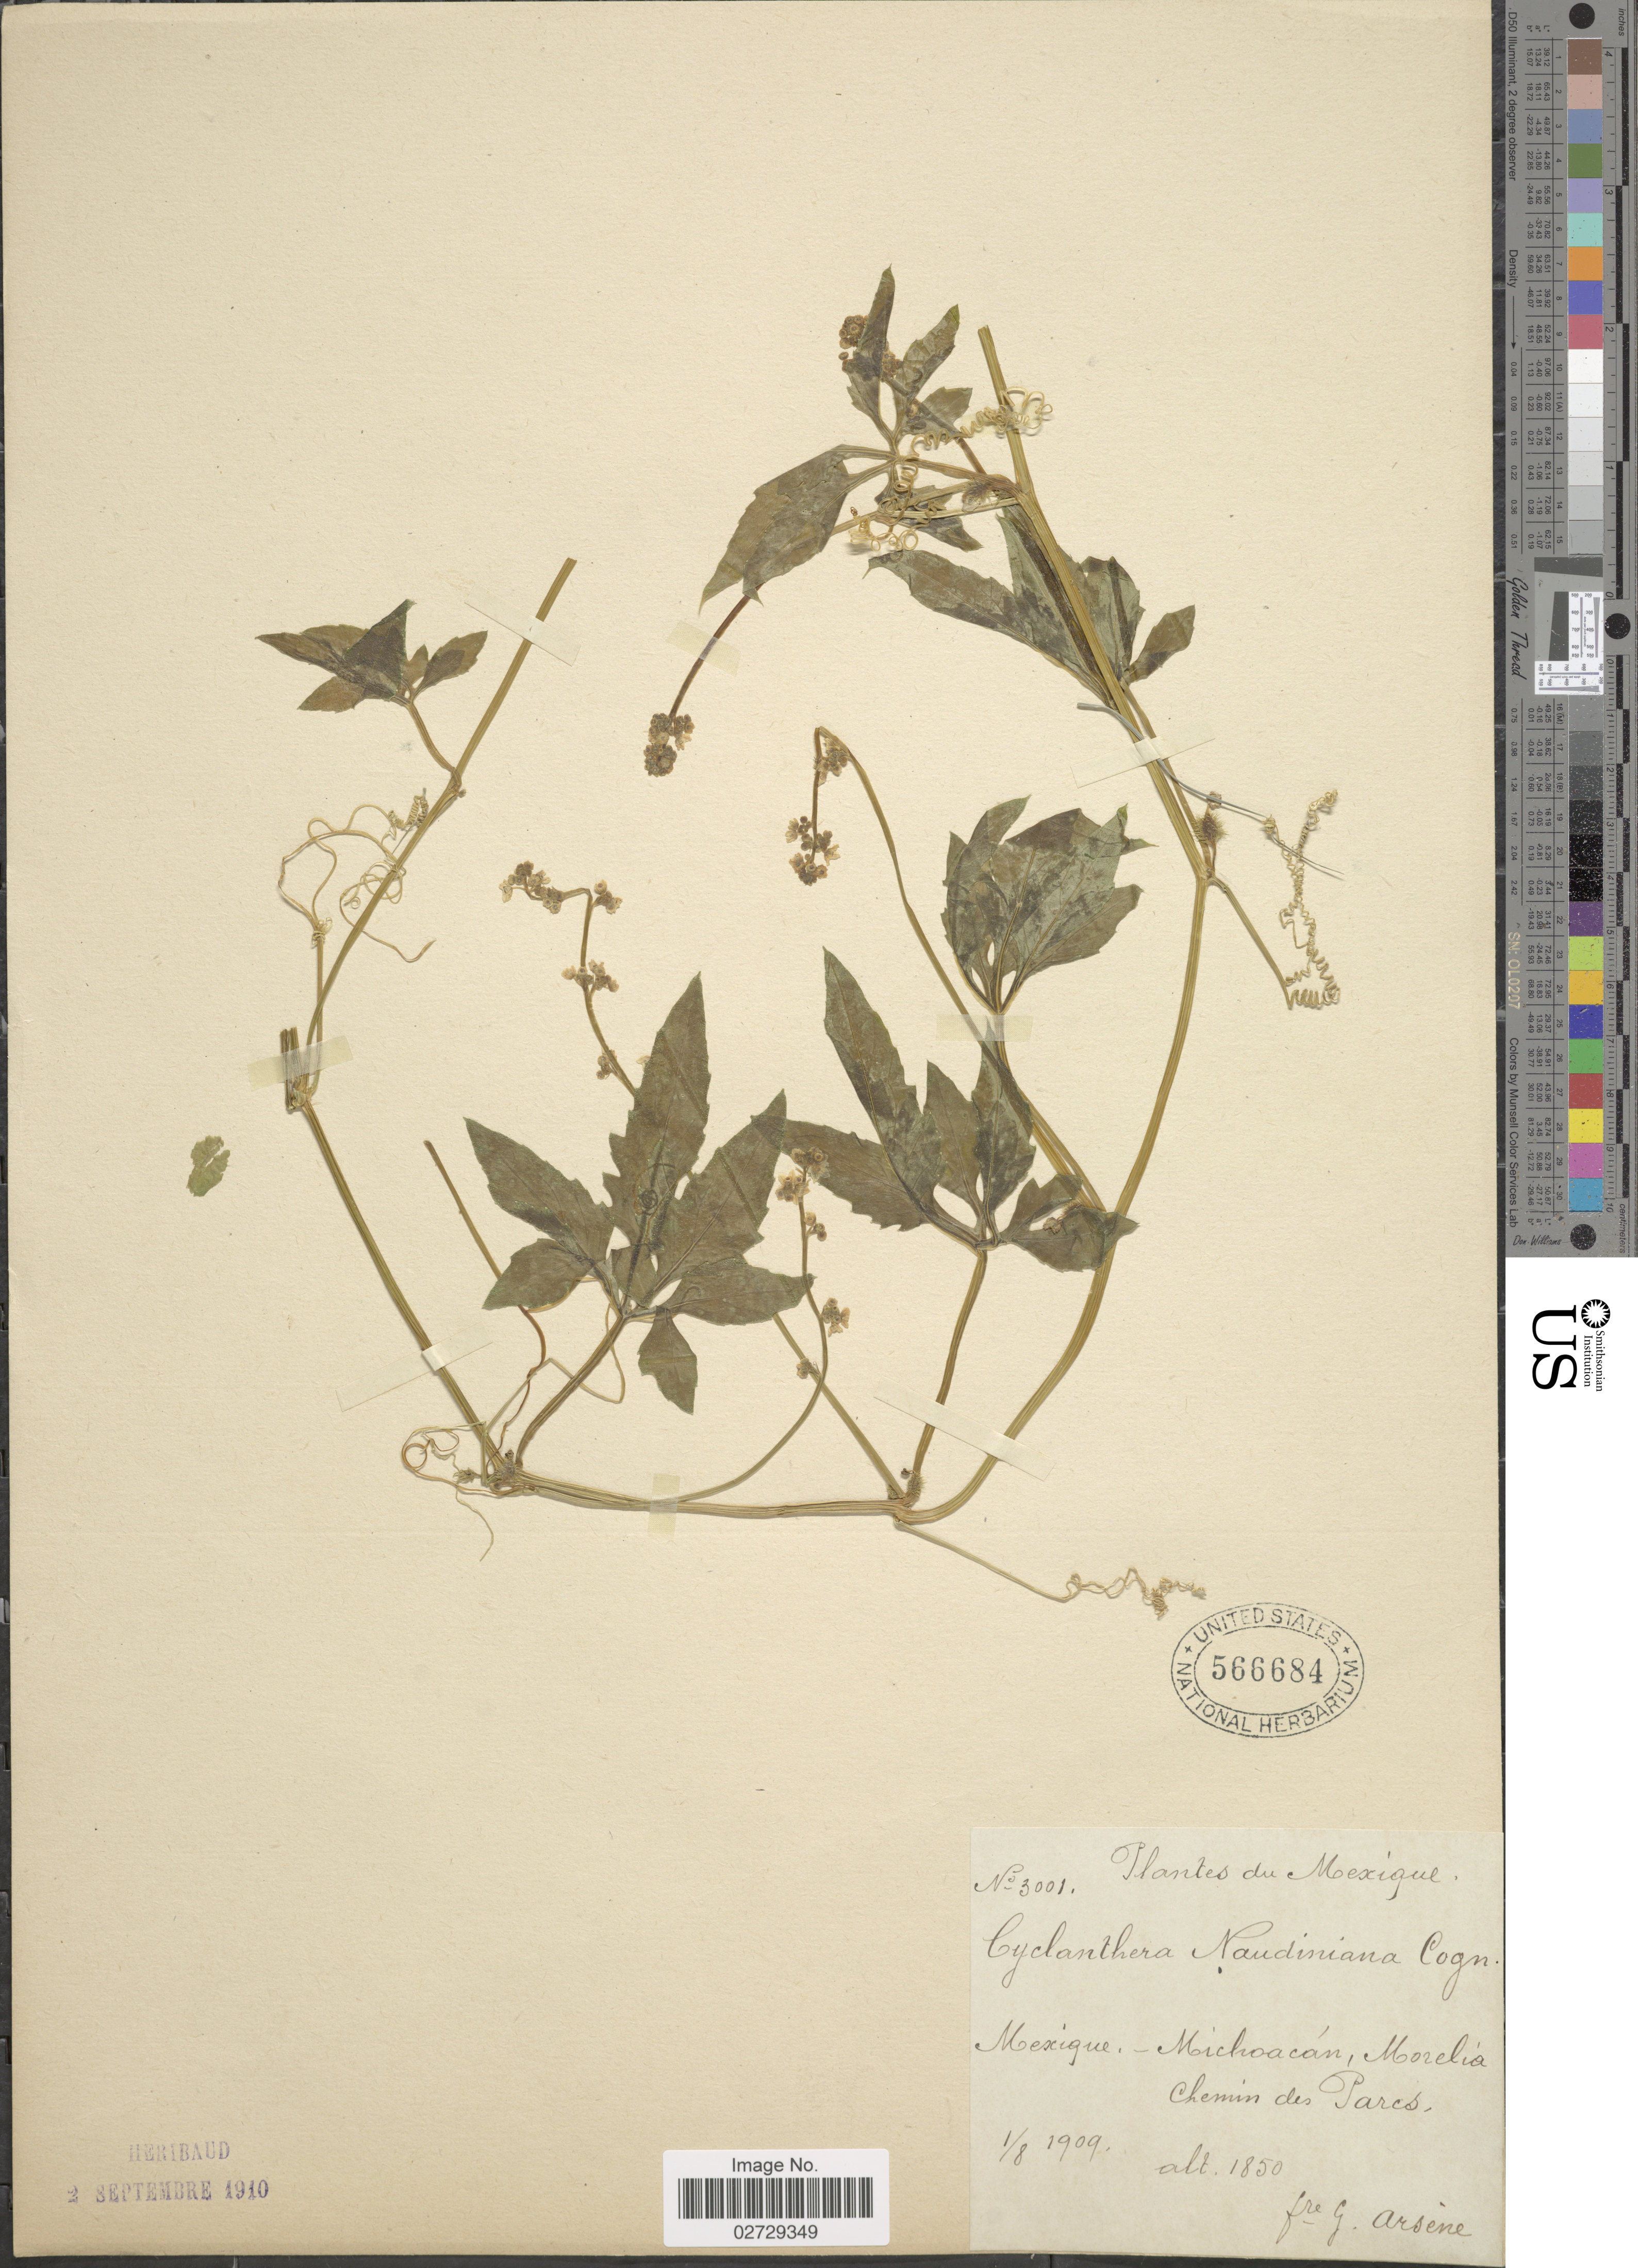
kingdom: Plantae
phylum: Tracheophyta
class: Magnoliopsida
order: Cucurbitales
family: Cucurbitaceae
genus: Cyclanthera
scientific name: Cyclanthera dissecta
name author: (Torr. & A. Gray) Arn.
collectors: Bro. G. Arsène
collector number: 3001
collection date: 1909-08-01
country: Mexico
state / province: Michoacán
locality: Morelia. Chemin des Parcs.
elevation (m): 1850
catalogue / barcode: US 566684